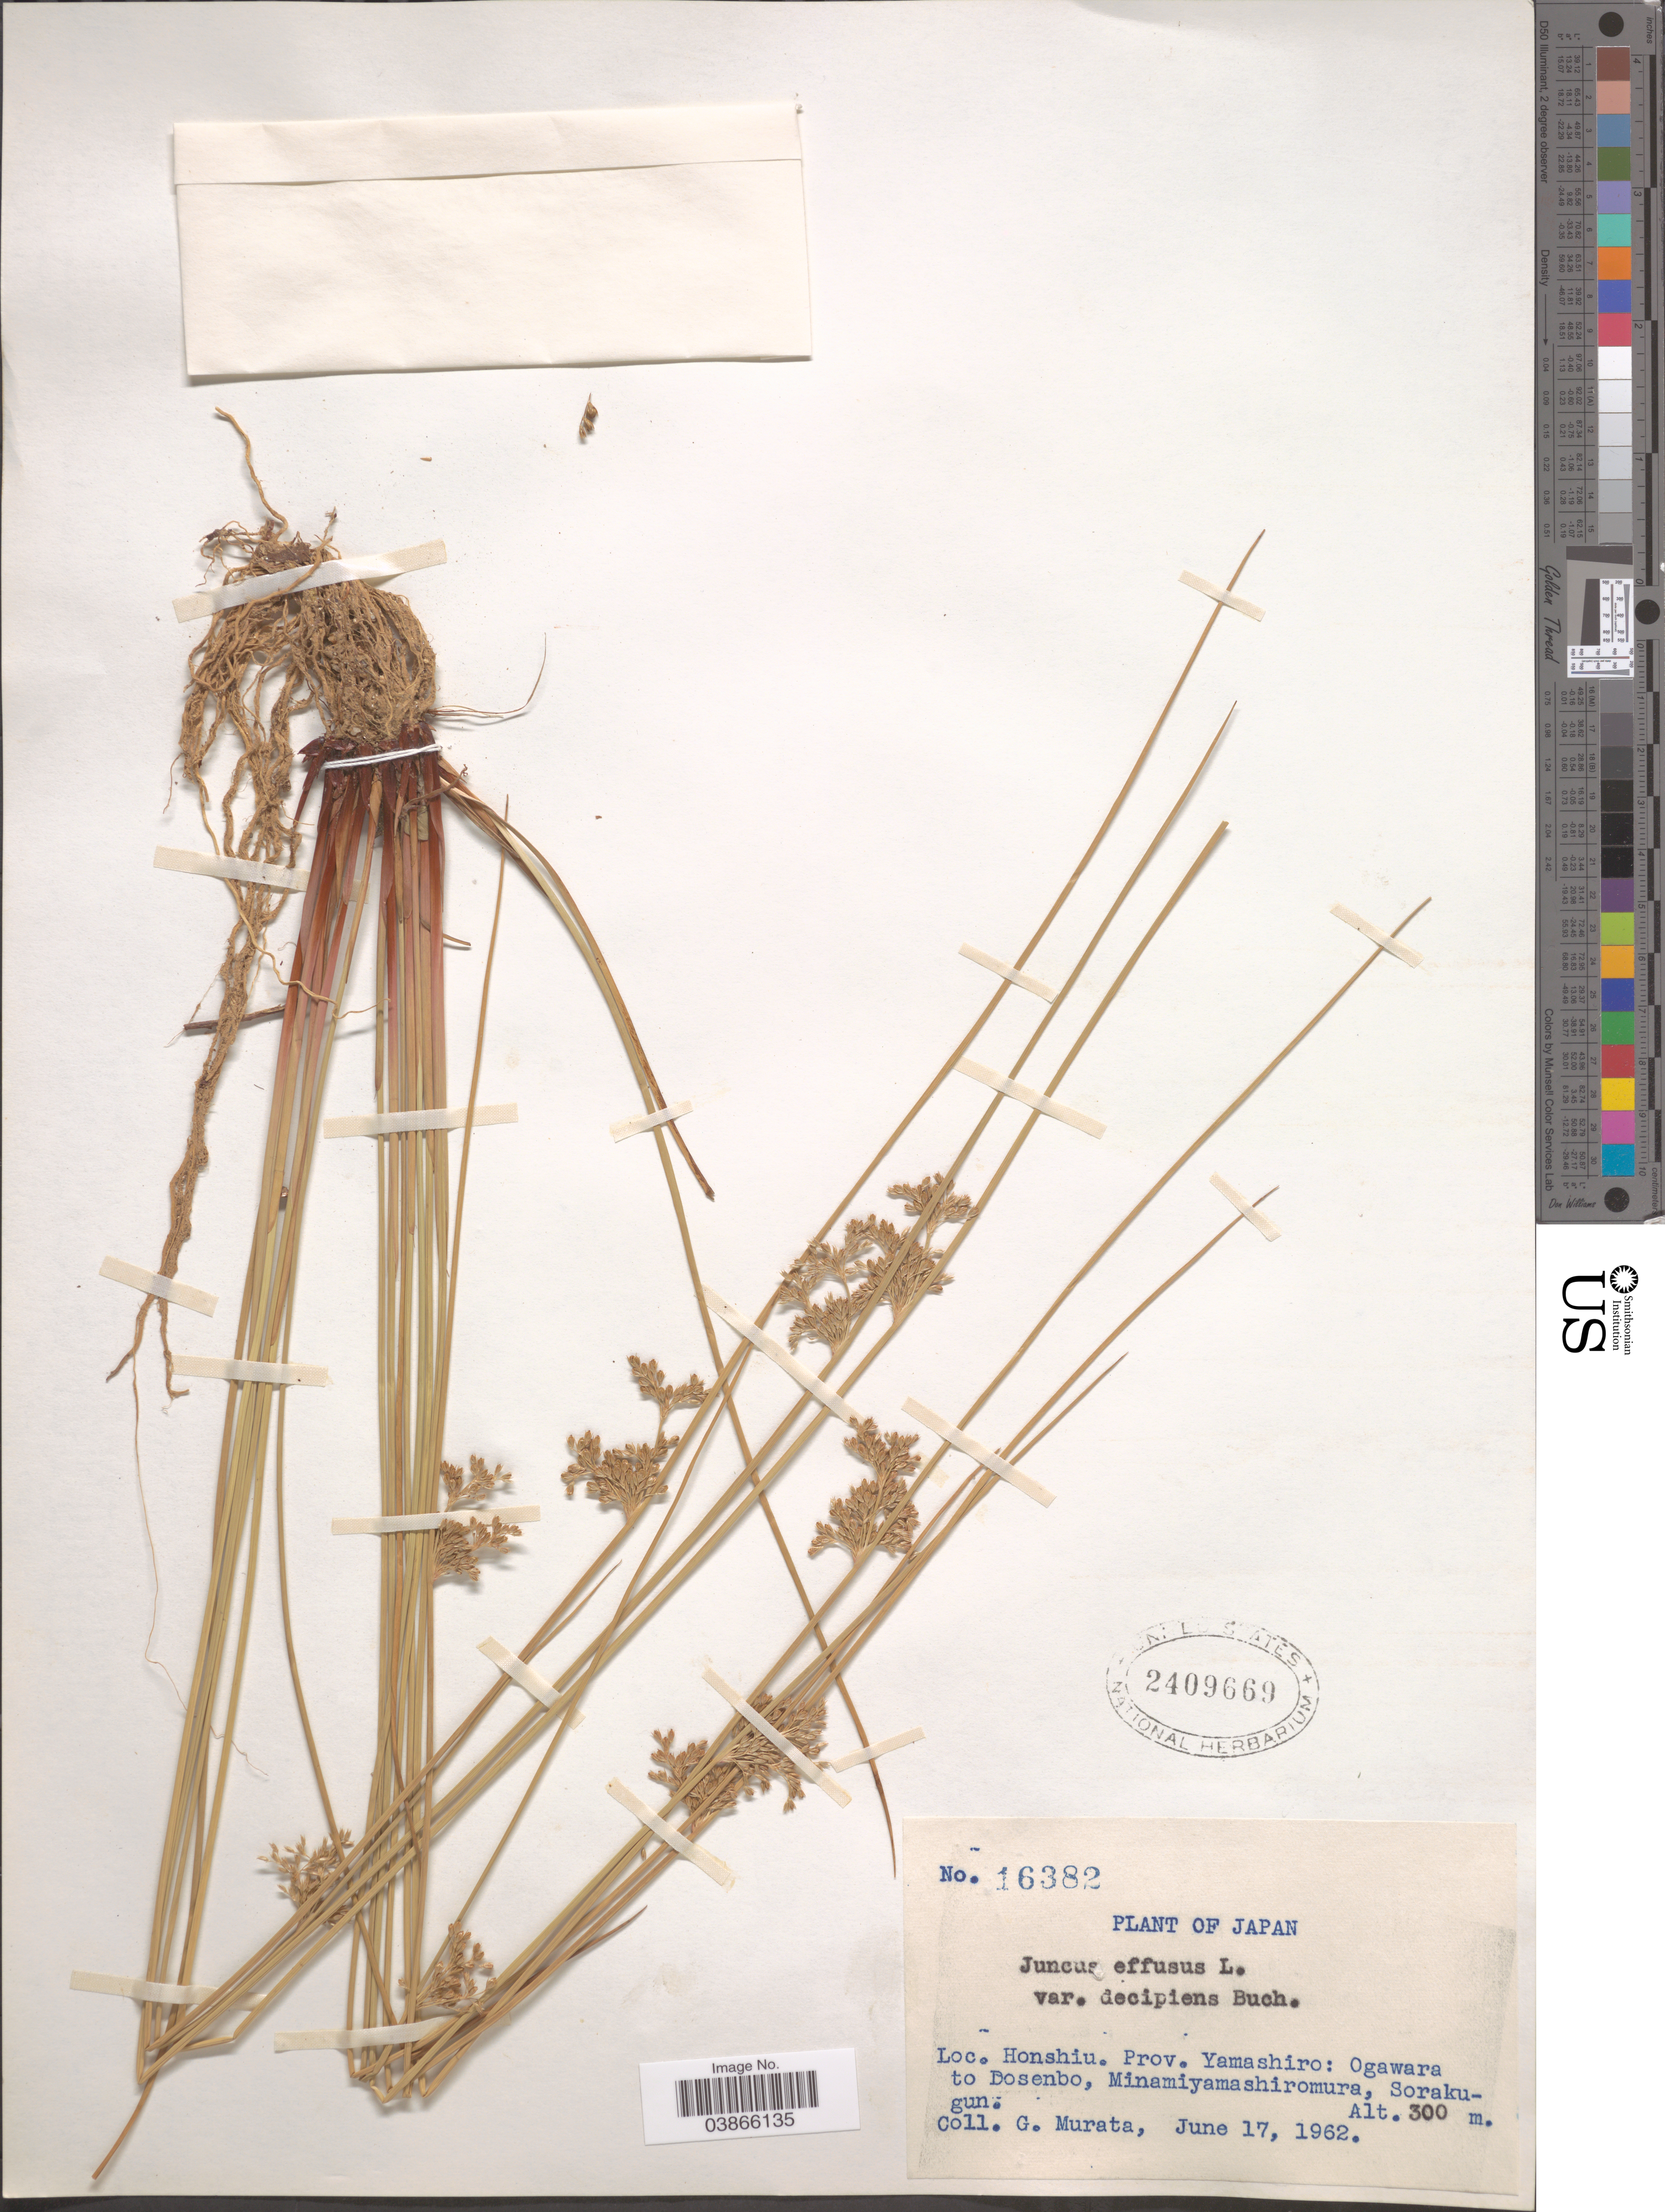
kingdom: Plantae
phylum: Tracheophyta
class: Liliopsida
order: Poales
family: Juncaceae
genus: Juncus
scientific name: Juncus effusus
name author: L.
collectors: G. Murata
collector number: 16382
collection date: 1962-06-17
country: Japan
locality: Honshiu, Prov. Yamashiro: Ogawara to Dosenbo, Minamiyamashiromura, Sorakugun.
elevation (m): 300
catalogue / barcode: US 2409669